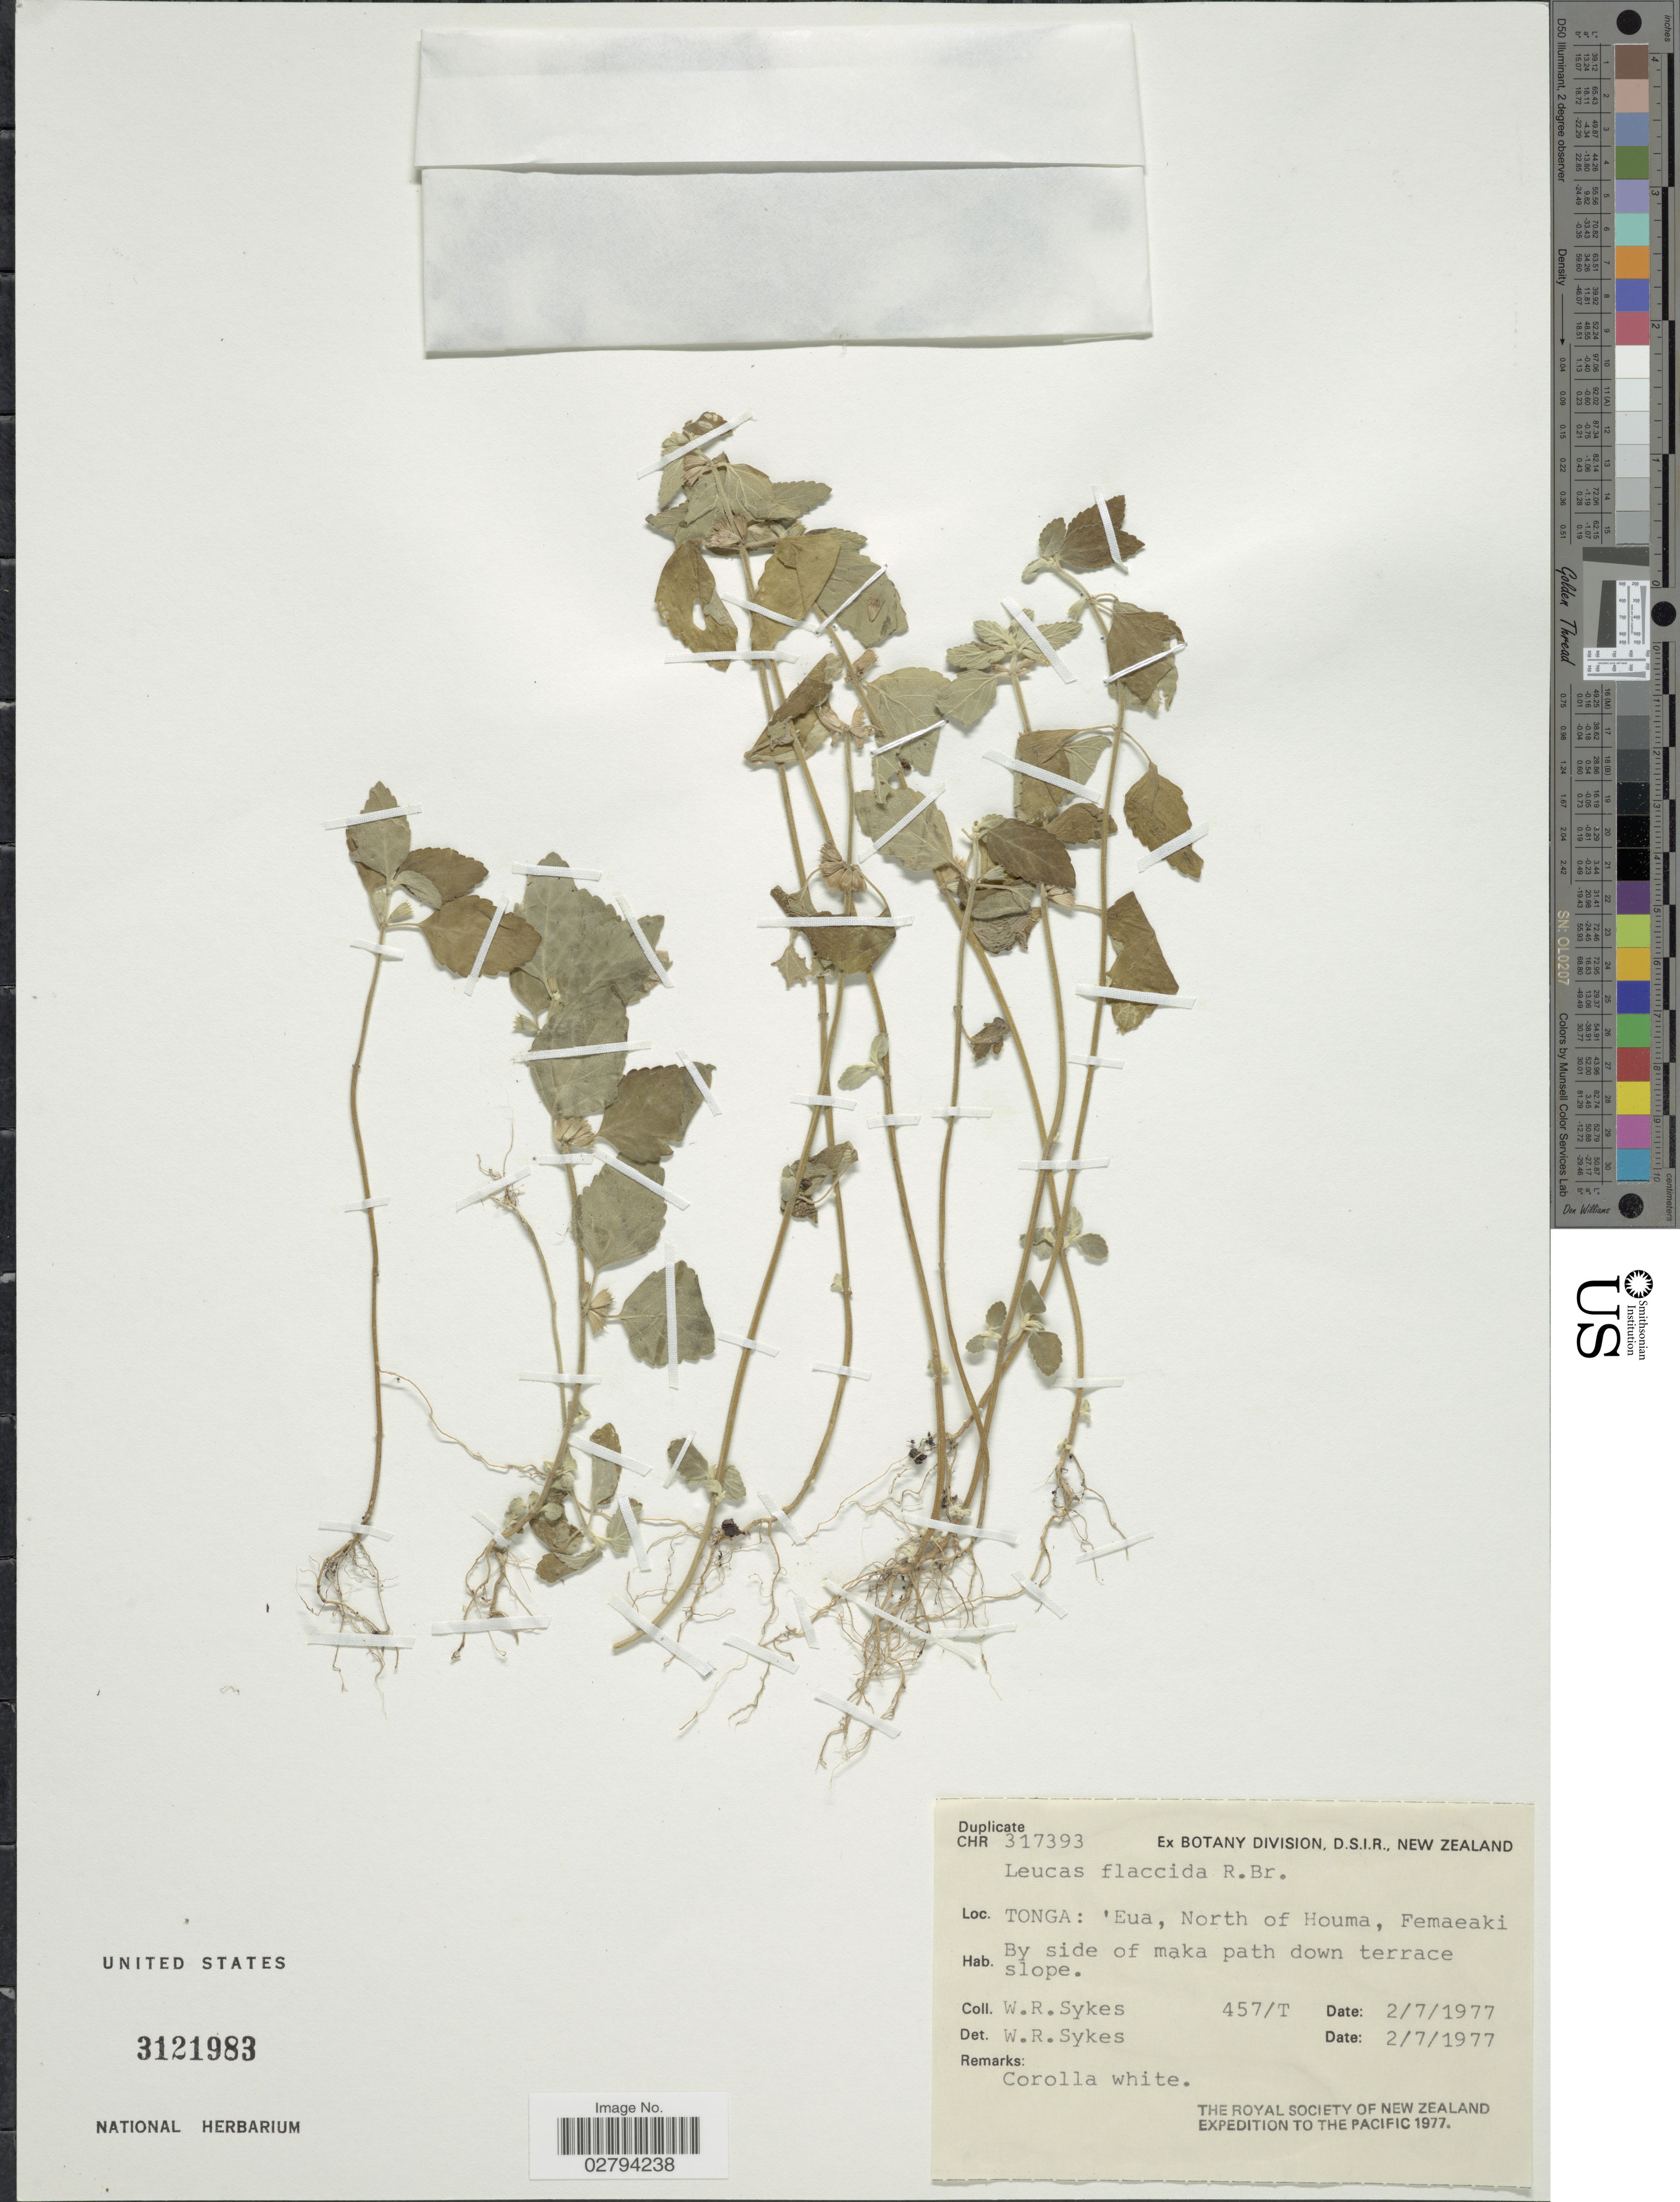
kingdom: Plantae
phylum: Tracheophyta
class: Magnoliopsida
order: Lamiales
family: Lamiaceae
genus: Leucas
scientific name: Leucas flaccida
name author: R. Br.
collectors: W. R. Sykes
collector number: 457/T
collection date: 1977-07-02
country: Tonga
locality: Tonga: 'Eua, North of Houma, Femaeaki, By side of maka path down terrace slope.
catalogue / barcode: US 3121983